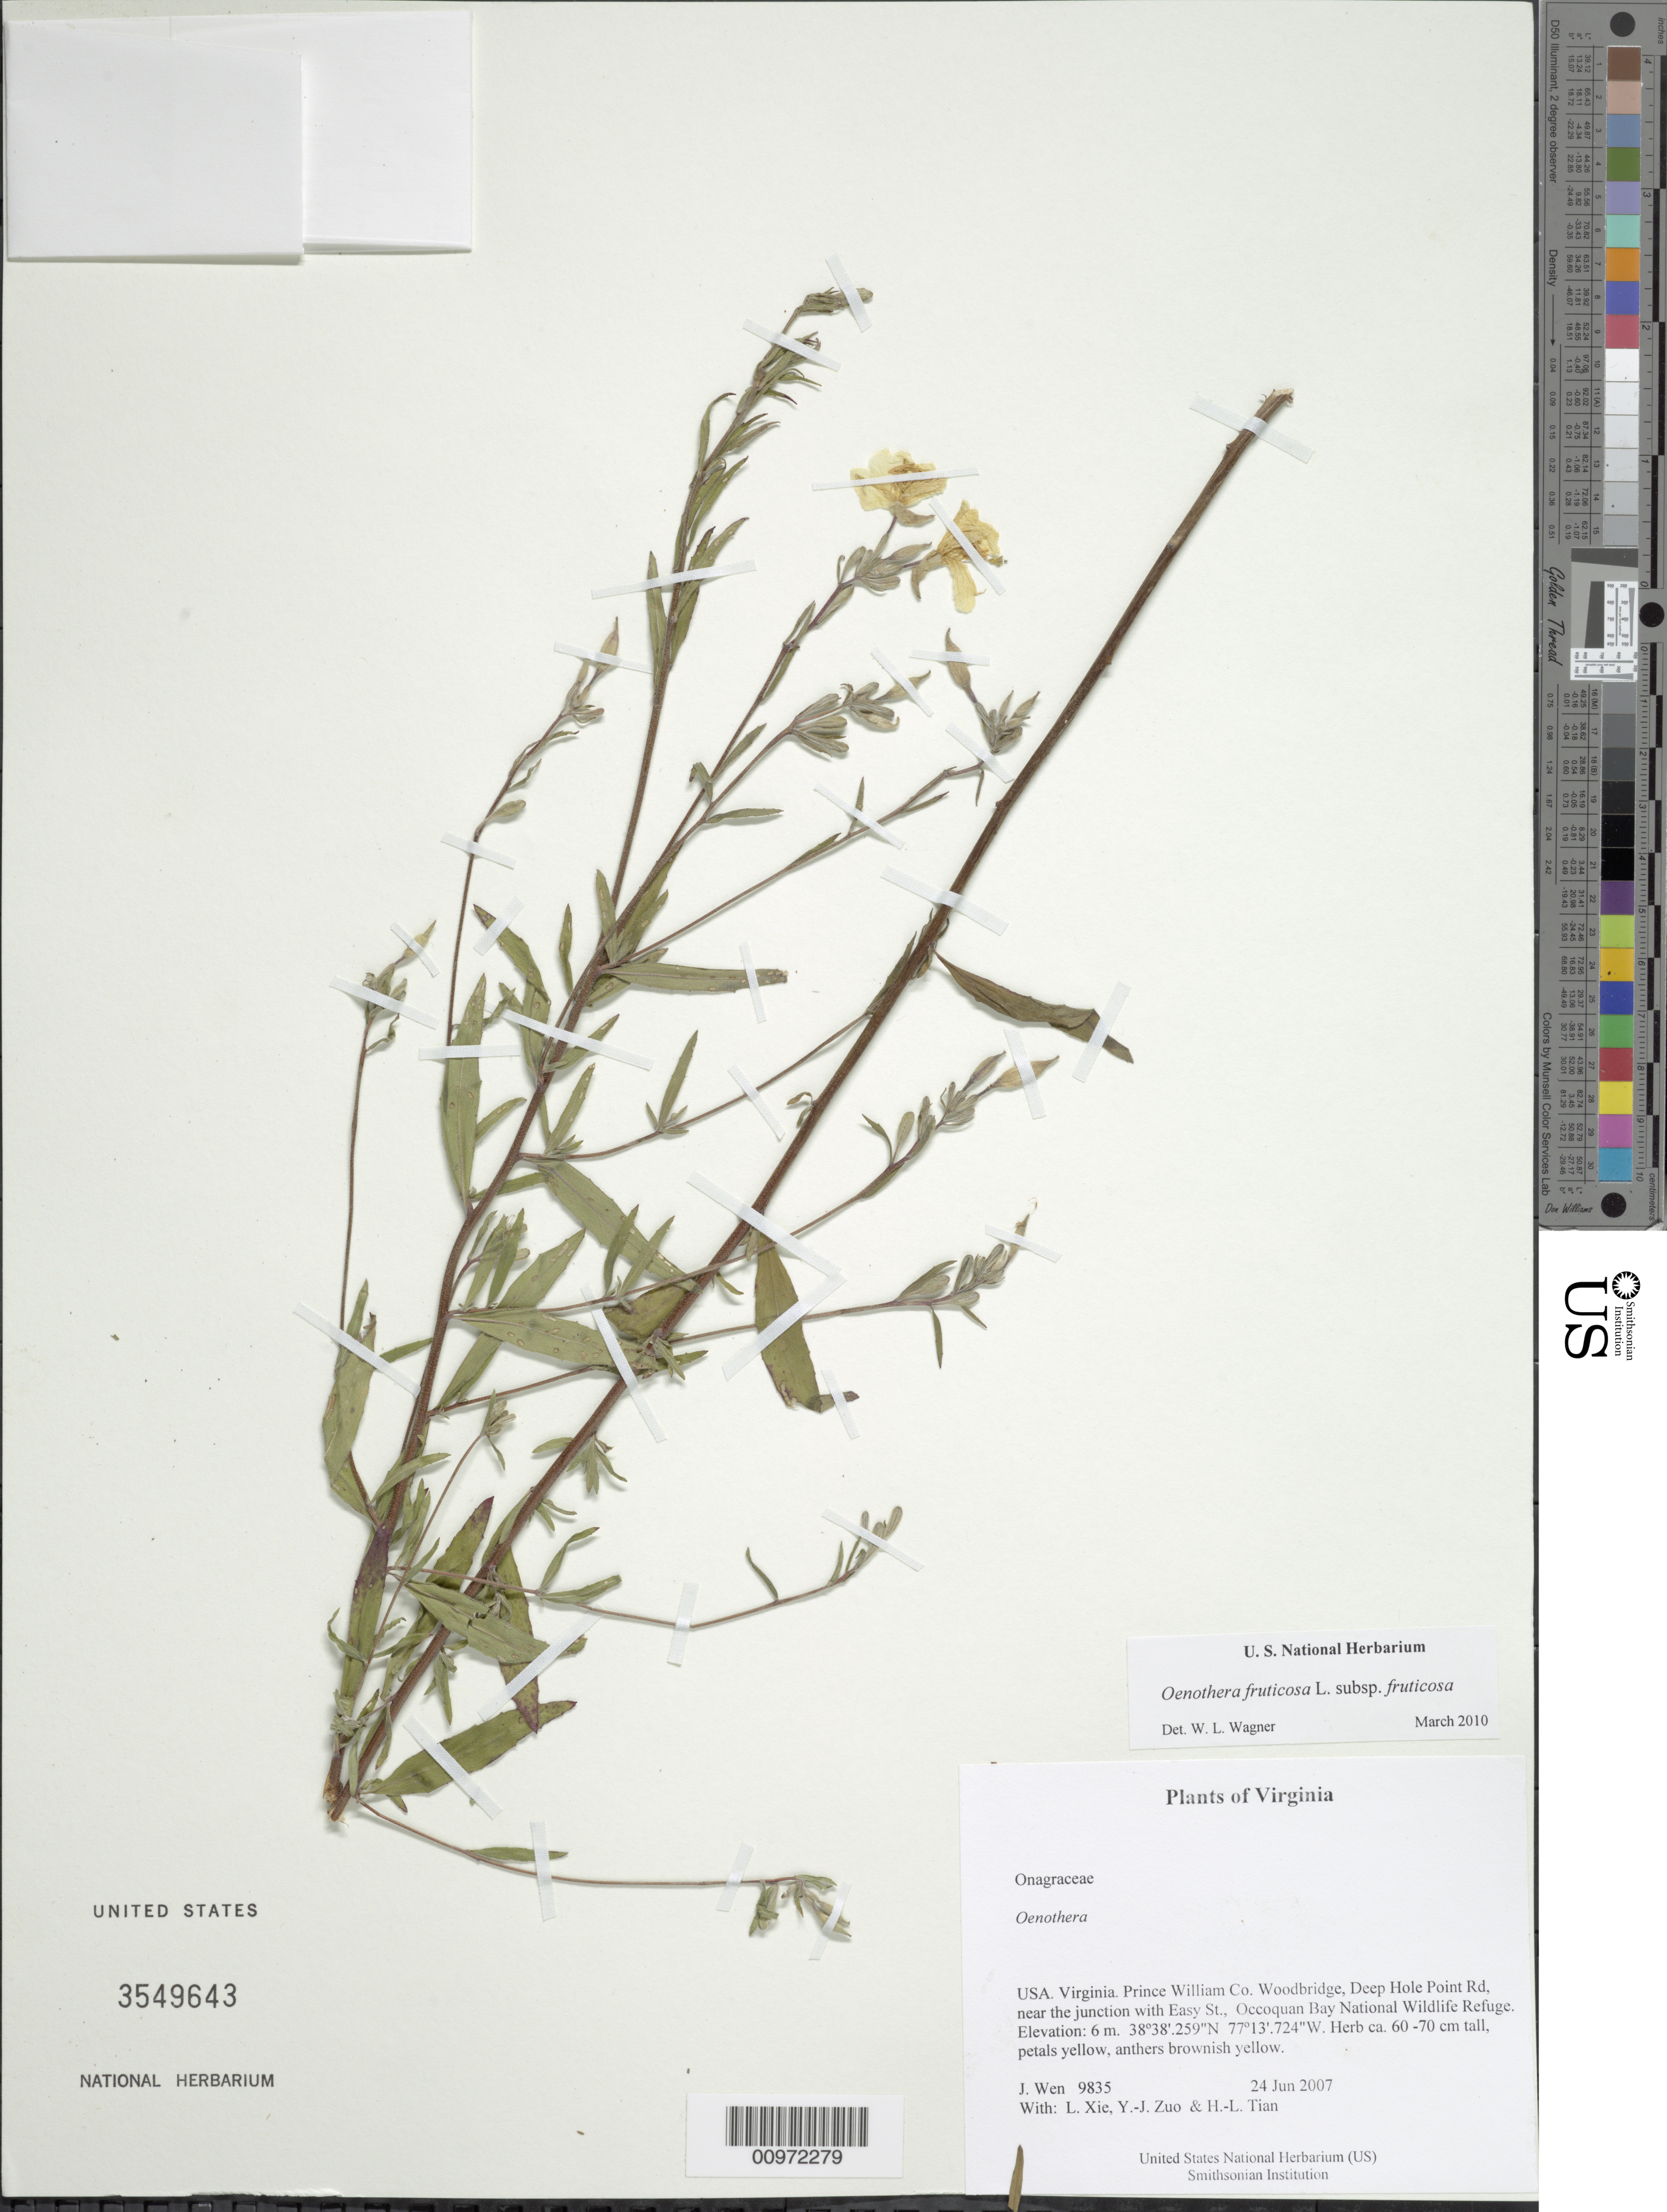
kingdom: Plantae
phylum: Tracheophyta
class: Magnoliopsida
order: Myrtales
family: Onagraceae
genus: Oenothera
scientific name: Oenothera fruticosa subsp. fruticosa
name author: L.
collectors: J. Wen, L. Xie, Y. Zuo & H. Tian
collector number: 9835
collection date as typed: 24 Jun 2007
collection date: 2007-06-24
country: United States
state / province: Virginia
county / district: Prince William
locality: Woodbridge, Deep Hole Point Rd, near the junction with Easy St., Occoquan Bay National Wildlife Refuge.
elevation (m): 6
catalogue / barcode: US 3549643